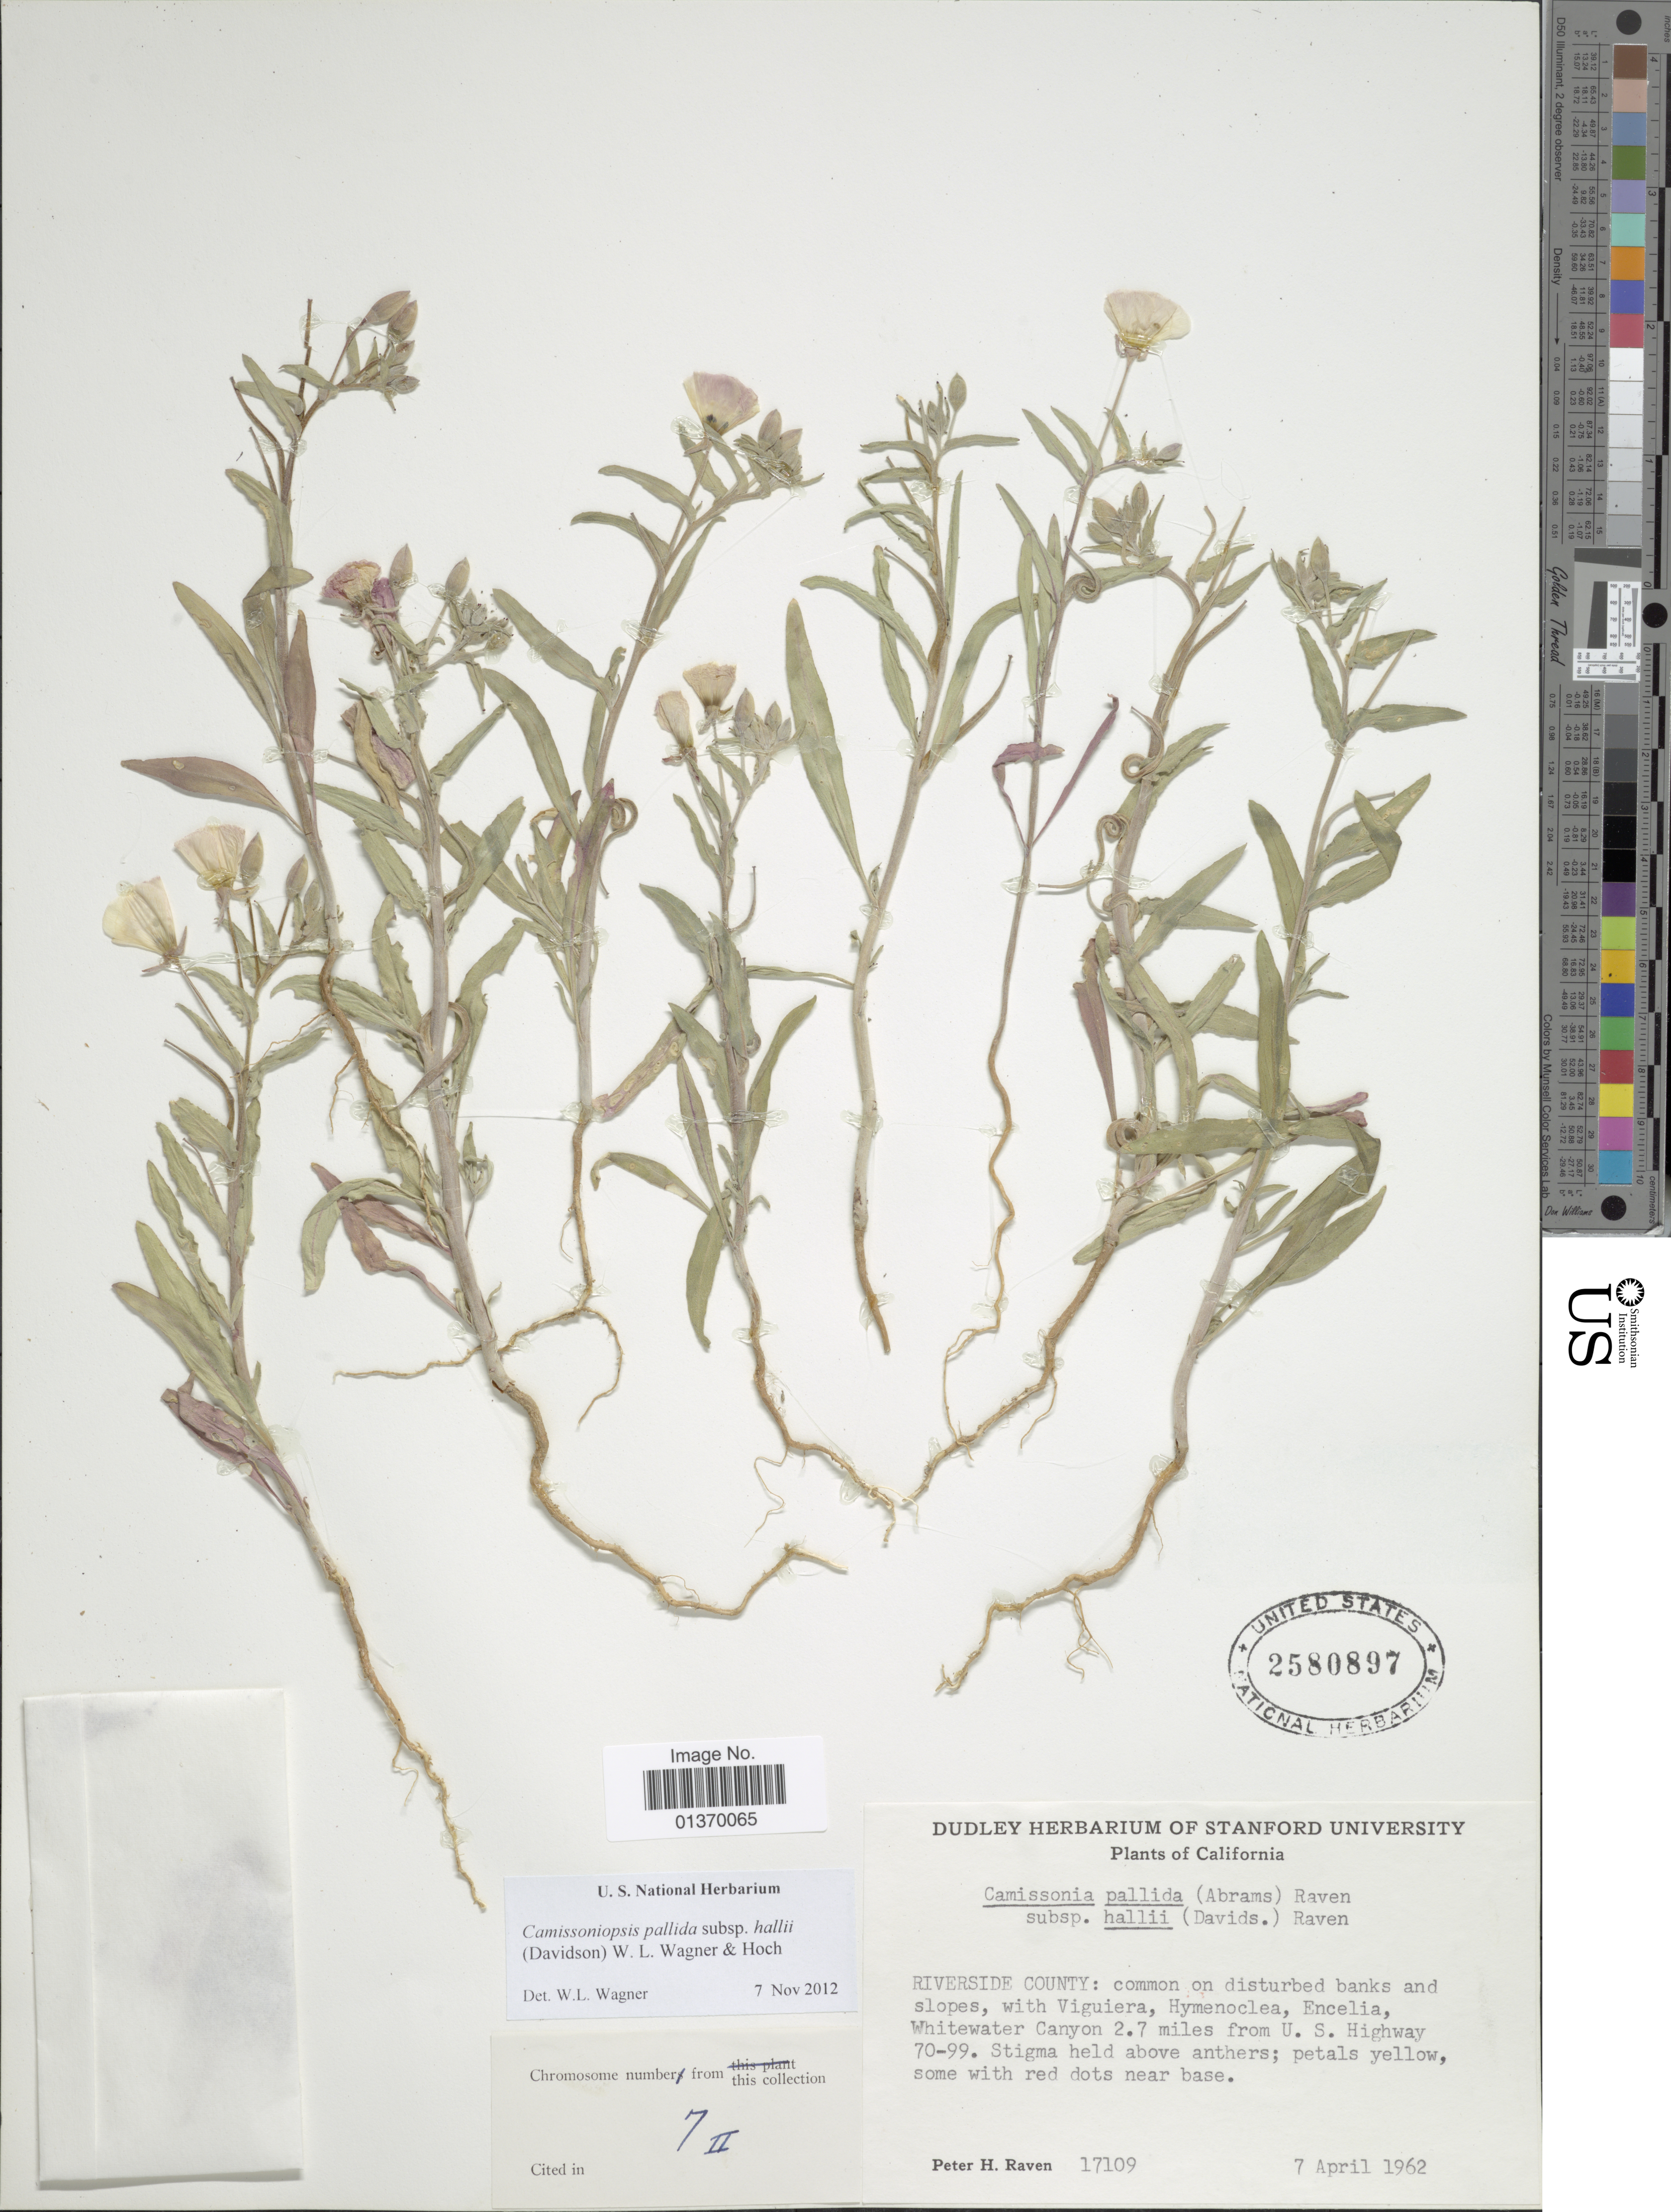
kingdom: Plantae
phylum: Tracheophyta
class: Magnoliopsida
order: Myrtales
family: Onagraceae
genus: Camissoniopsis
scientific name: Camissoniopsis pallida subsp. hallii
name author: (Davidson) W.L. Wagner & Hoch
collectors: P. H. Raven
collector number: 17109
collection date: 1962-04-07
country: United States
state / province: California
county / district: Riverside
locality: Riverside County: Whitewater Canyon 2.7 miles from U.S. Highway 70-99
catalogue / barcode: US 2580897